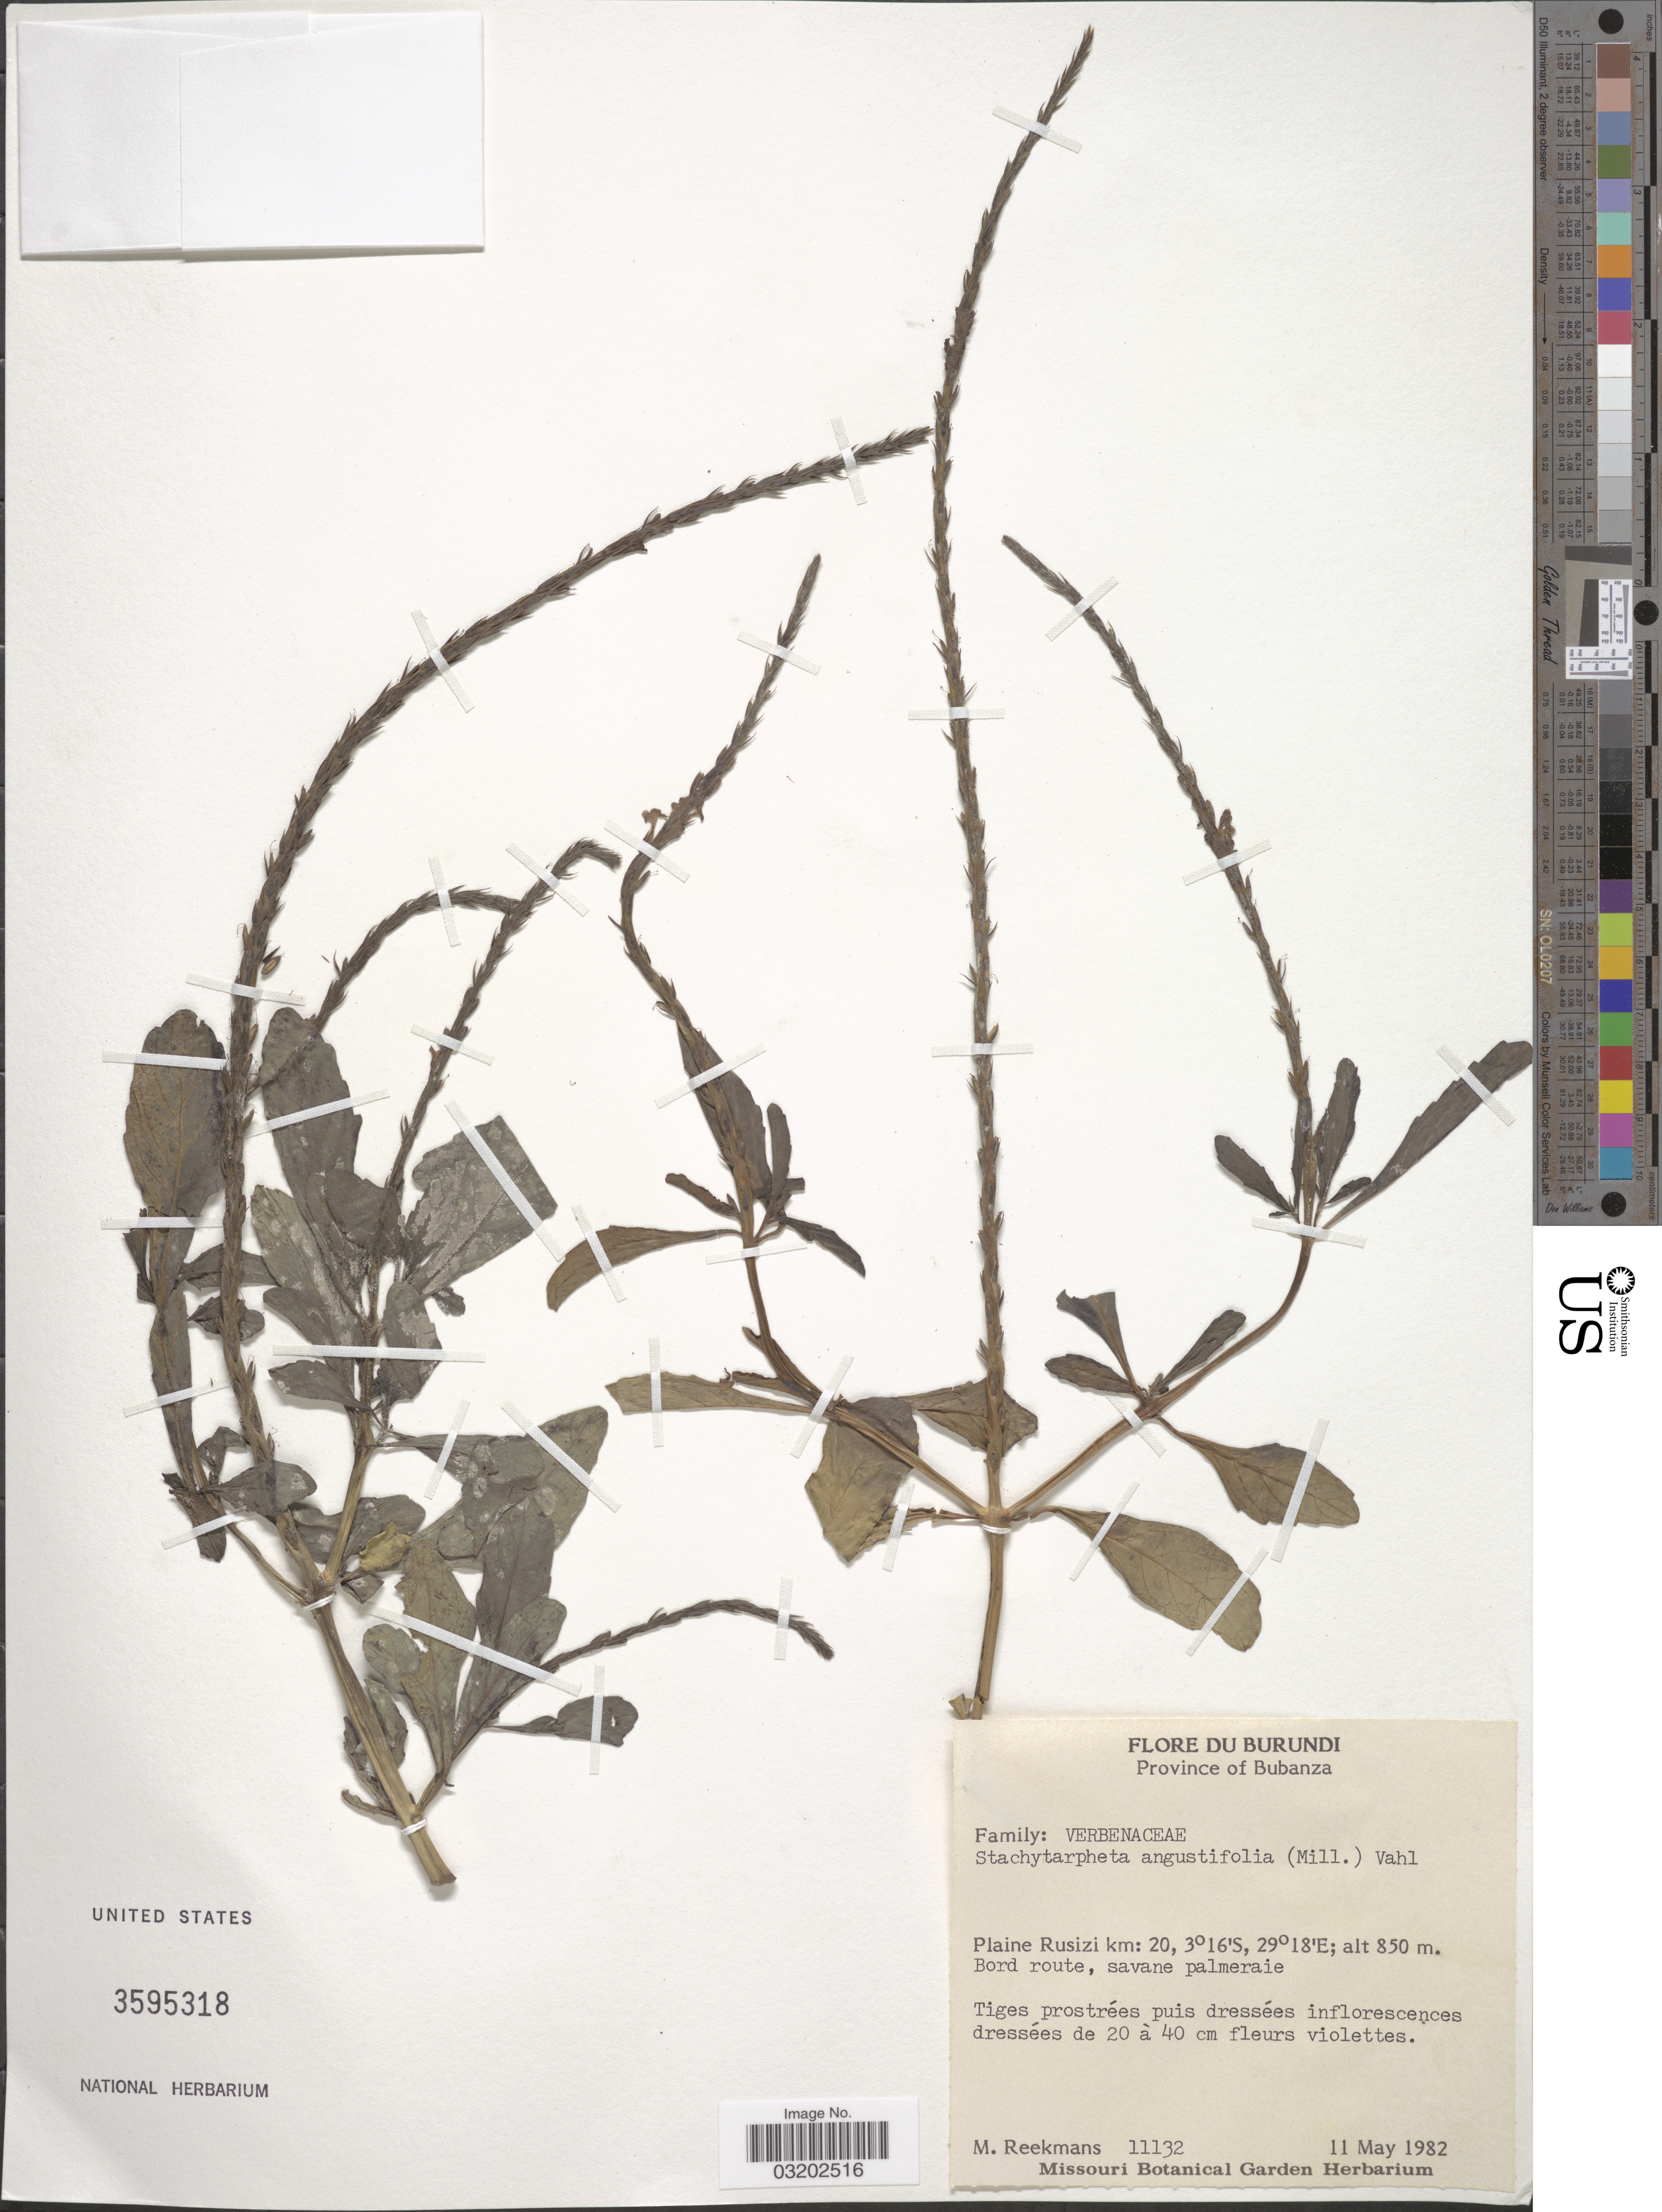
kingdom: Plantae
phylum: Tracheophyta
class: Magnoliopsida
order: Lamiales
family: Verbenaceae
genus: Stachytarpheta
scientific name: Stachytarpheta angustifolia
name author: (Mill.) Vahl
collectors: M. Reekmans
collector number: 11132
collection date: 1982-05-11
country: Burundi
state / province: Bubanza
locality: Plaine Rusizi km: 20.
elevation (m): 850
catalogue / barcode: US 3595318